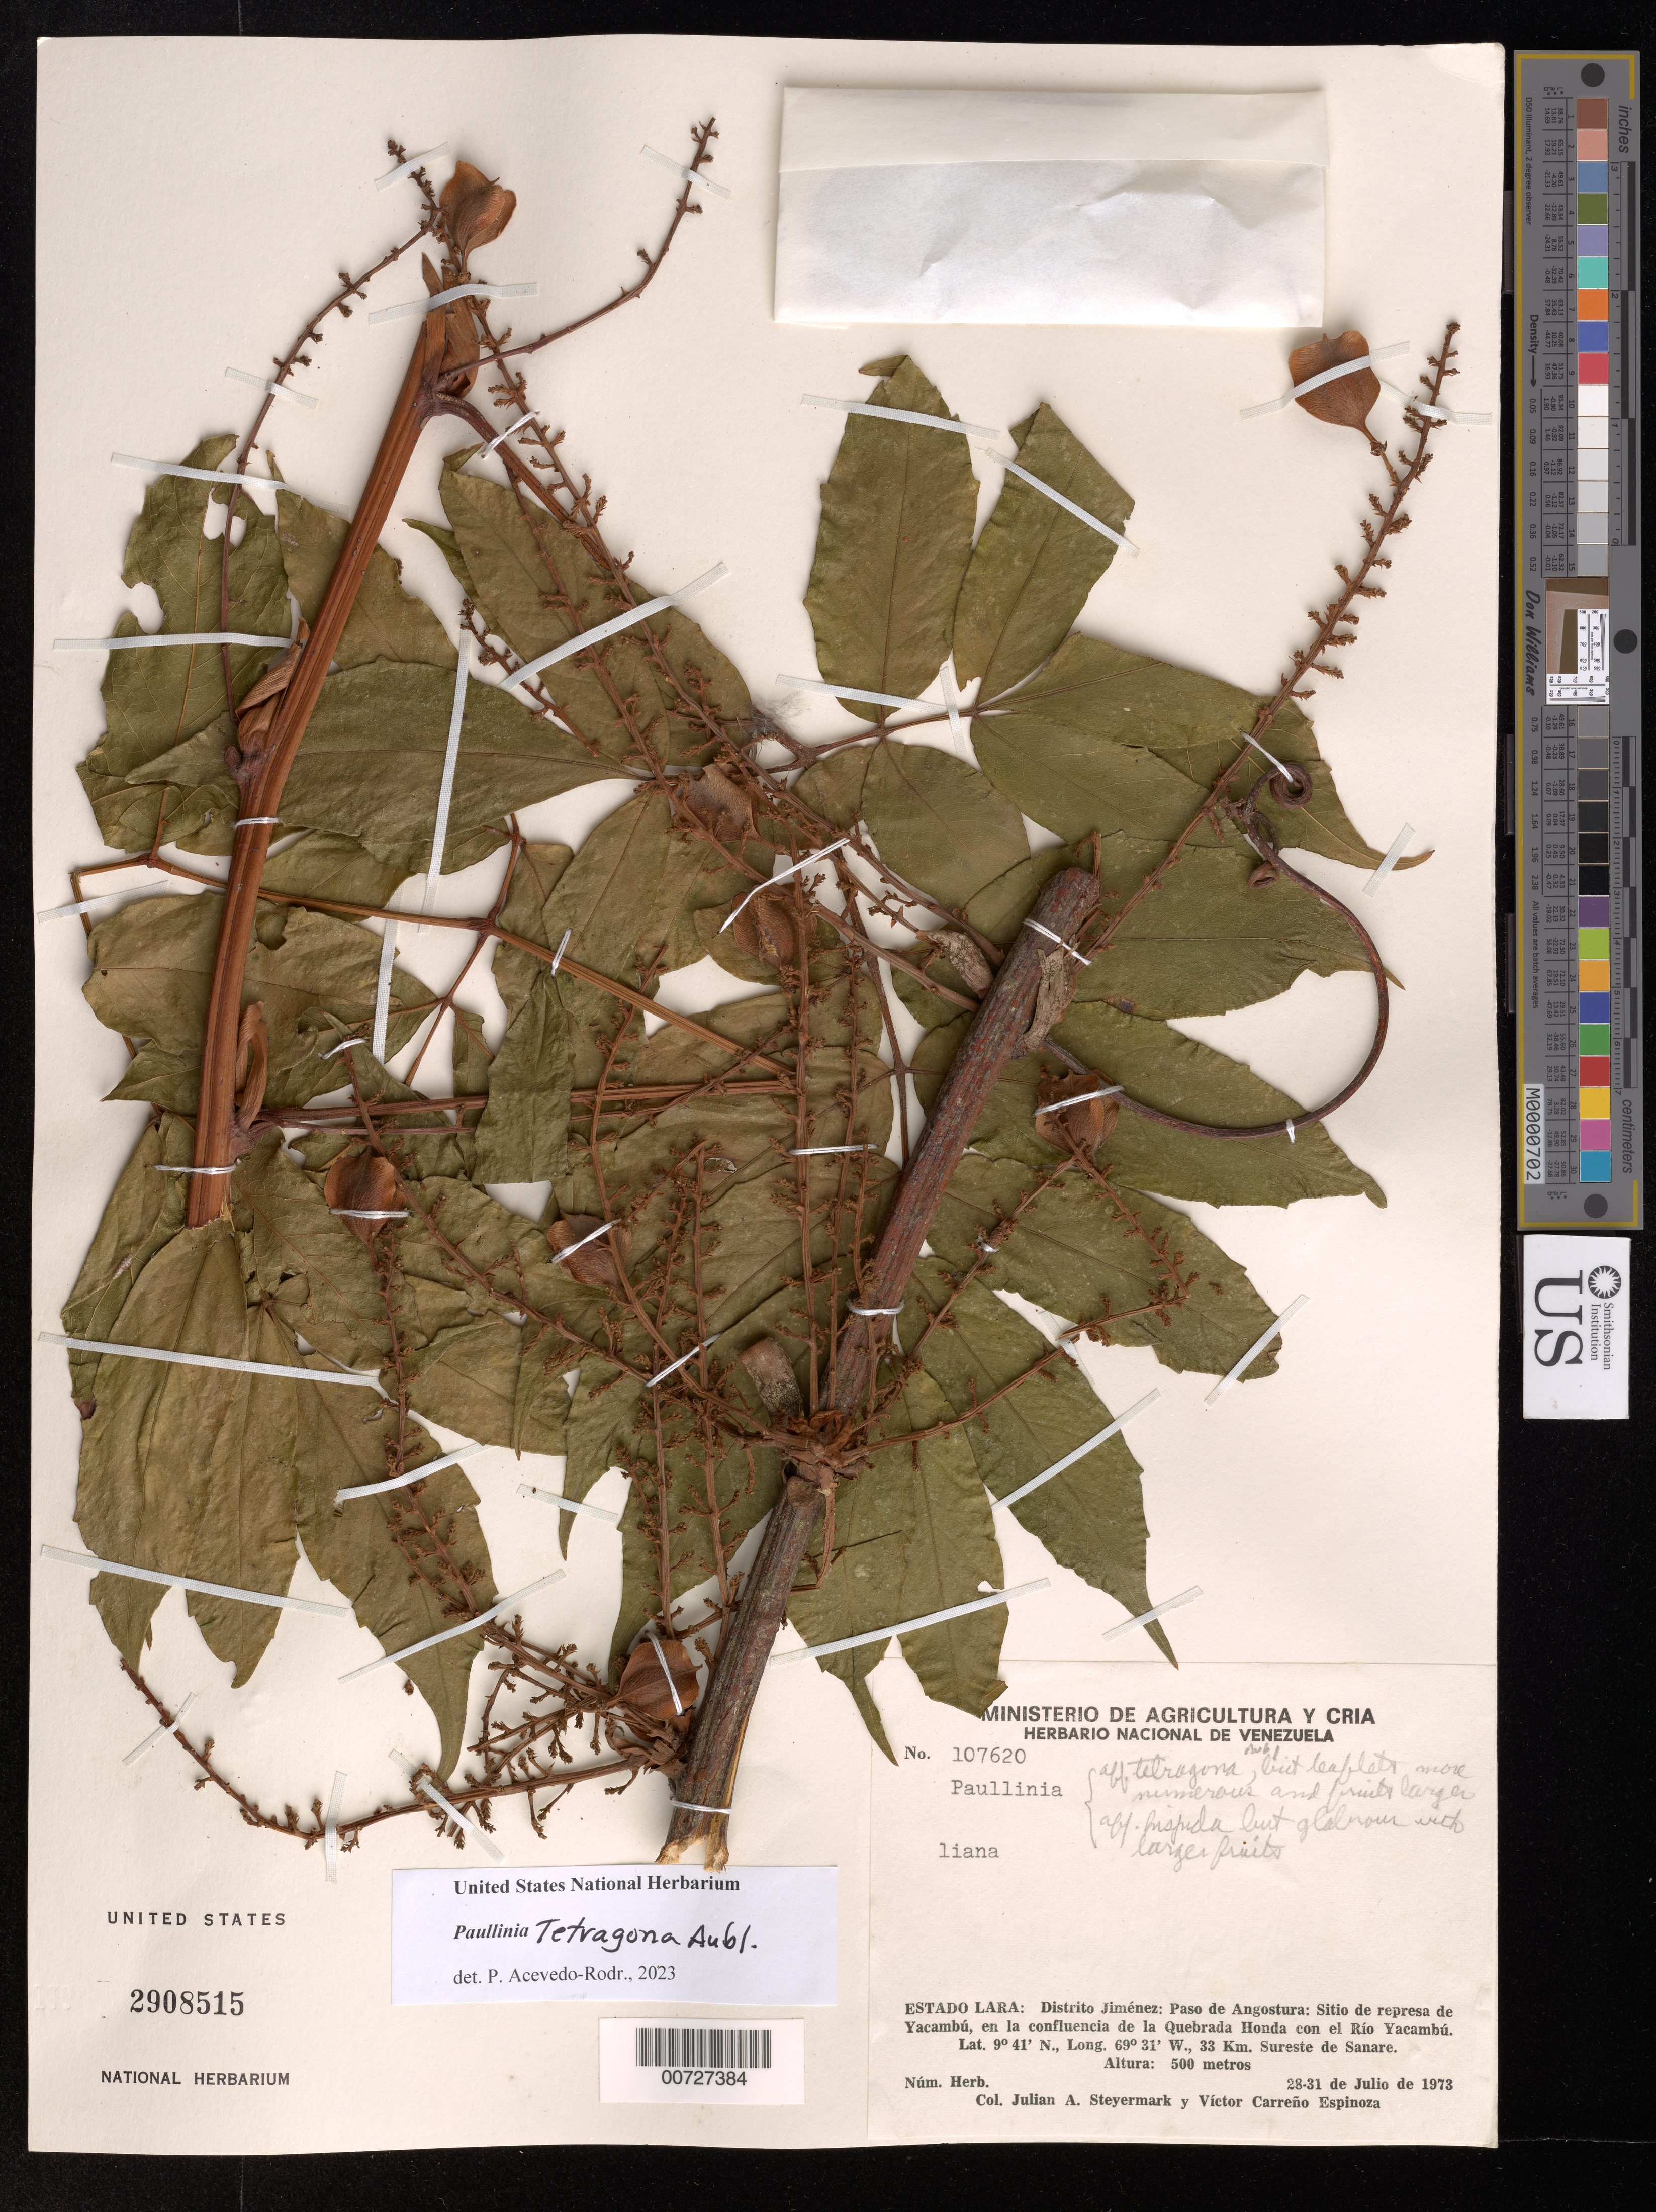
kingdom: Plantae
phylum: Tracheophyta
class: Magnoliopsida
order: Sapindales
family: Sapindaceae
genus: Paullinia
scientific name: Paullinia tetragona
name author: Aubl.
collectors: J. Steyermark & V. Espinoza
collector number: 107620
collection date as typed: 28 Jul 1973 to 31 Jul 1973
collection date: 1973-07-28/1973-07-31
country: Venezuela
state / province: Lara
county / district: Jiménez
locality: Distrito Jiménez: Paso de Angostura: Sitio de represa de Yacambú, en la confluencia de la Quebrada Honda con el Rio Yacambú. 33 km Sureste de Sanare.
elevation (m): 500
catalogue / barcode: US 2908515